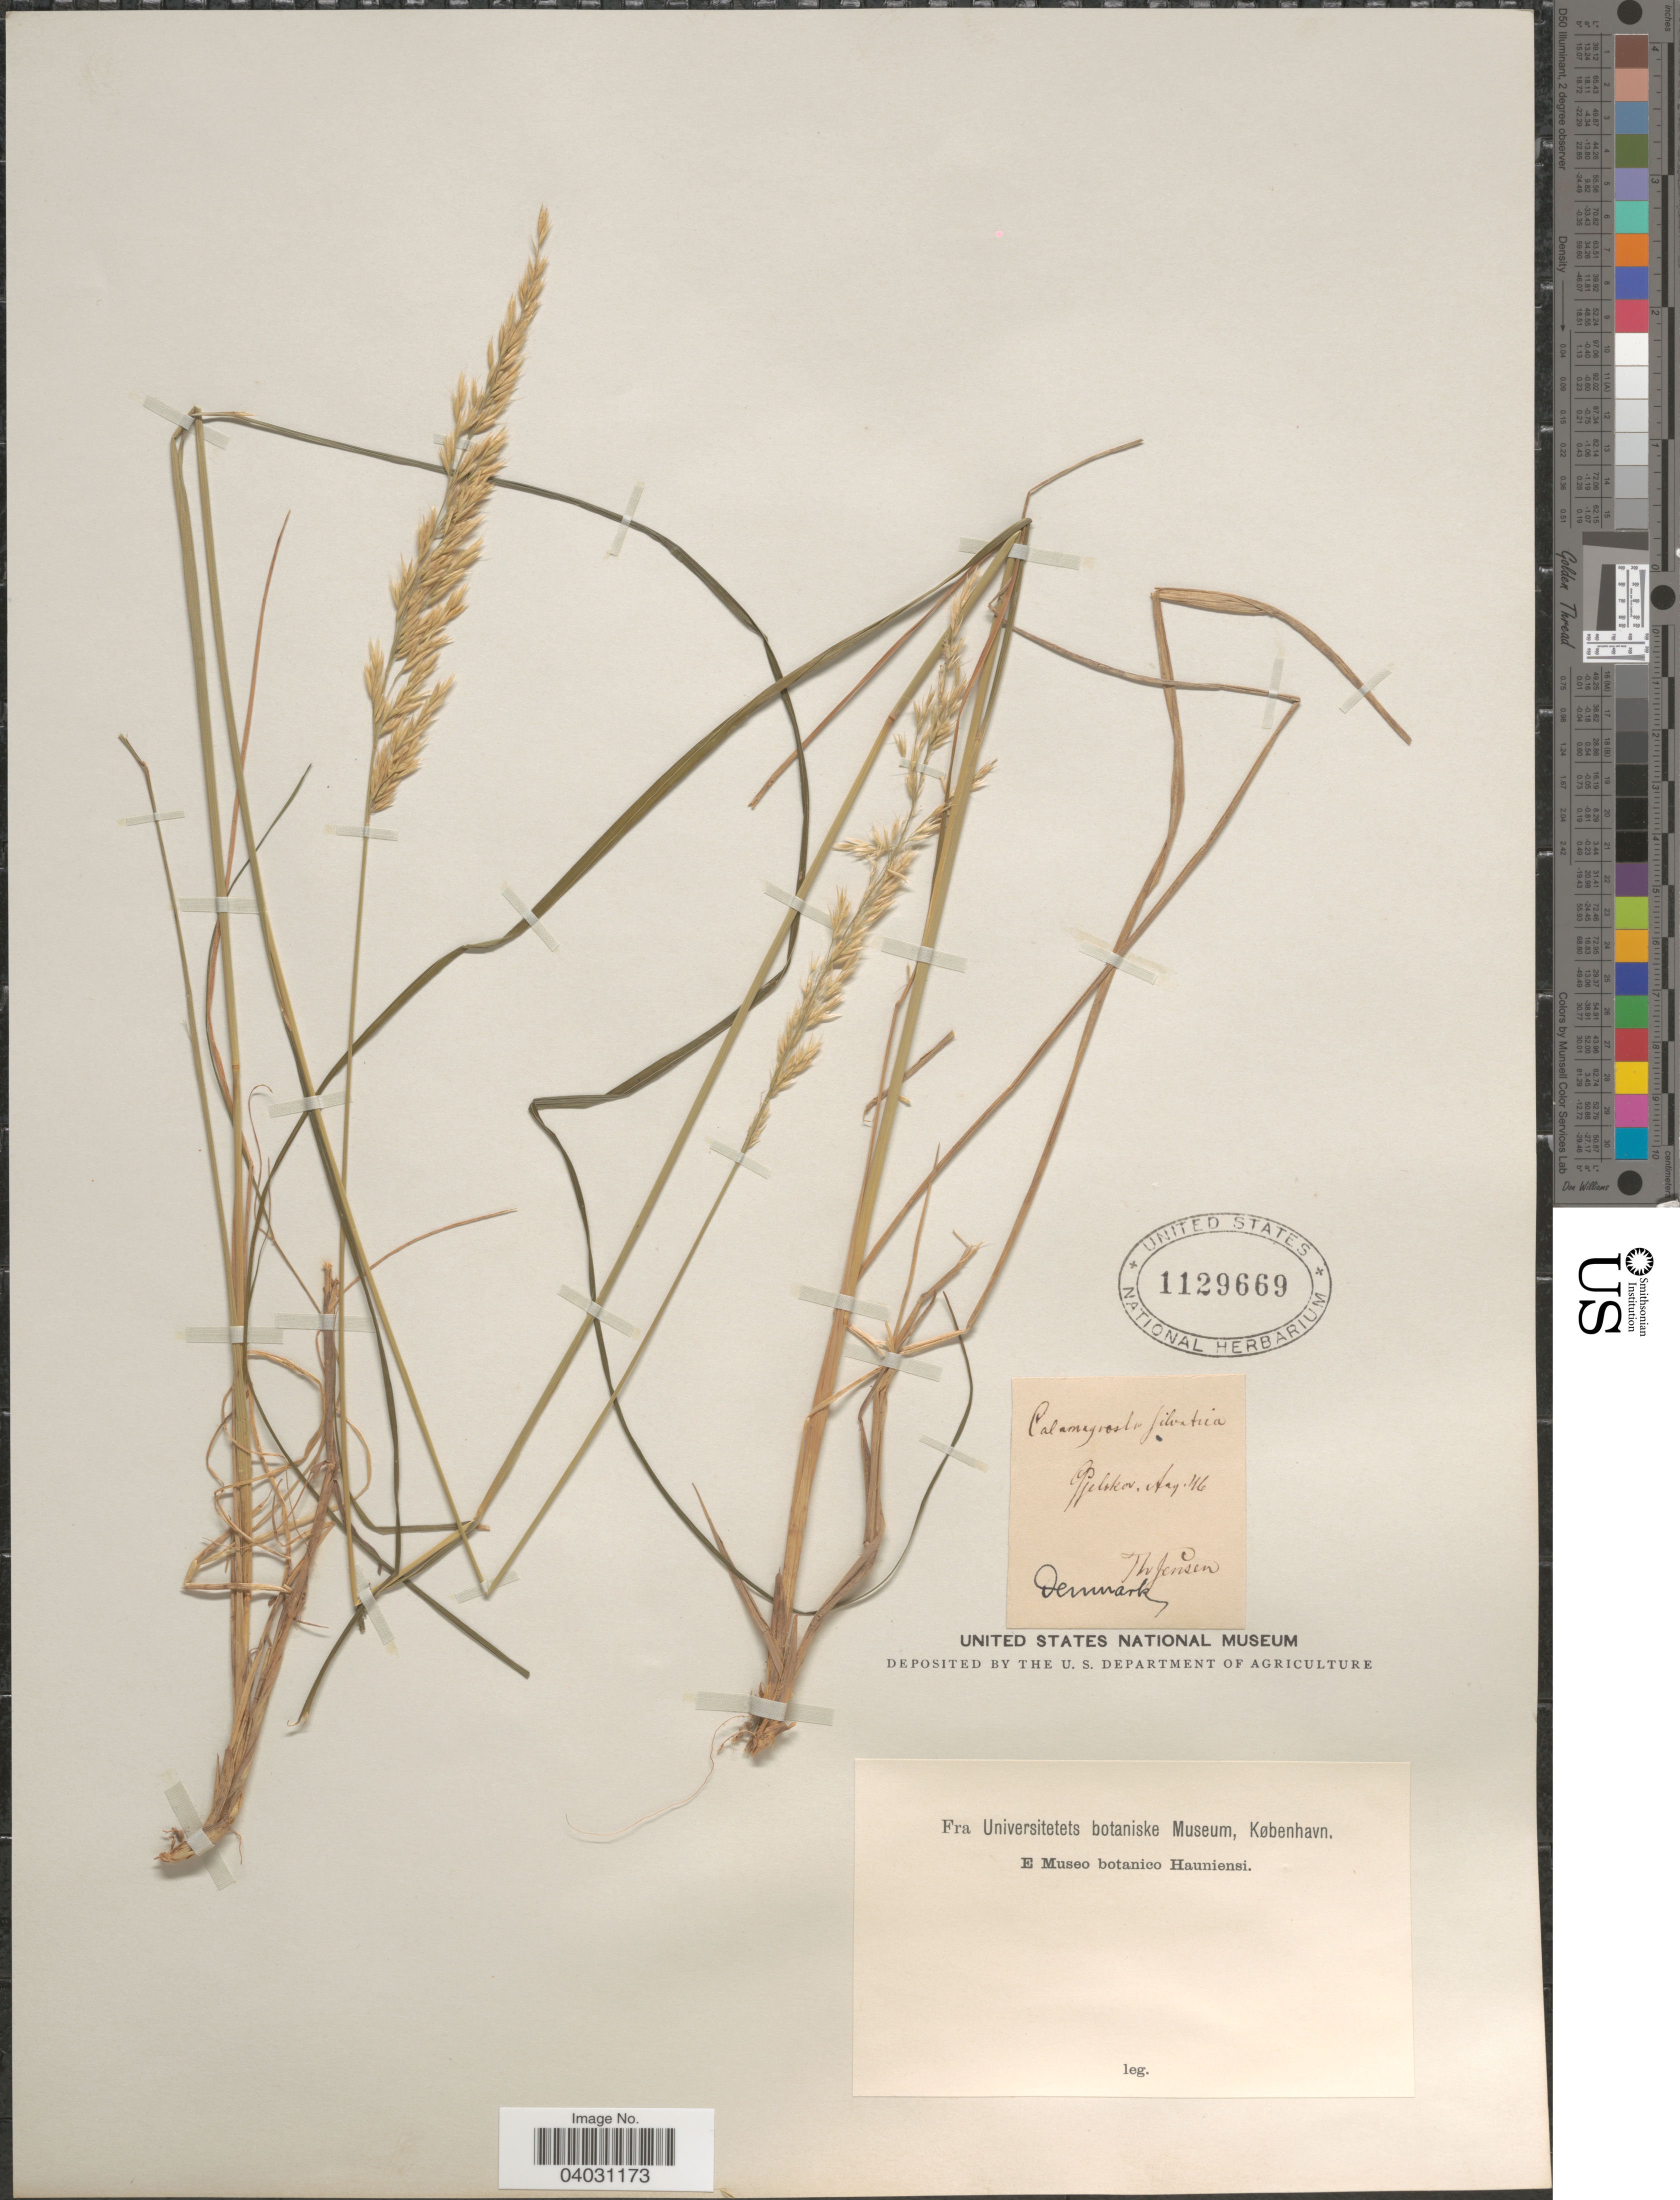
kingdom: Plantae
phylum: Tracheophyta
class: Liliopsida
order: Poales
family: Poaceae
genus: Calamagrostis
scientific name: Calamagrostis arundinacea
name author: (L.) Roth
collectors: T. Jensen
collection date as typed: Transcribed d/m/y: /8/46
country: Denmark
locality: Pjelskov.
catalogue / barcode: US 1129669